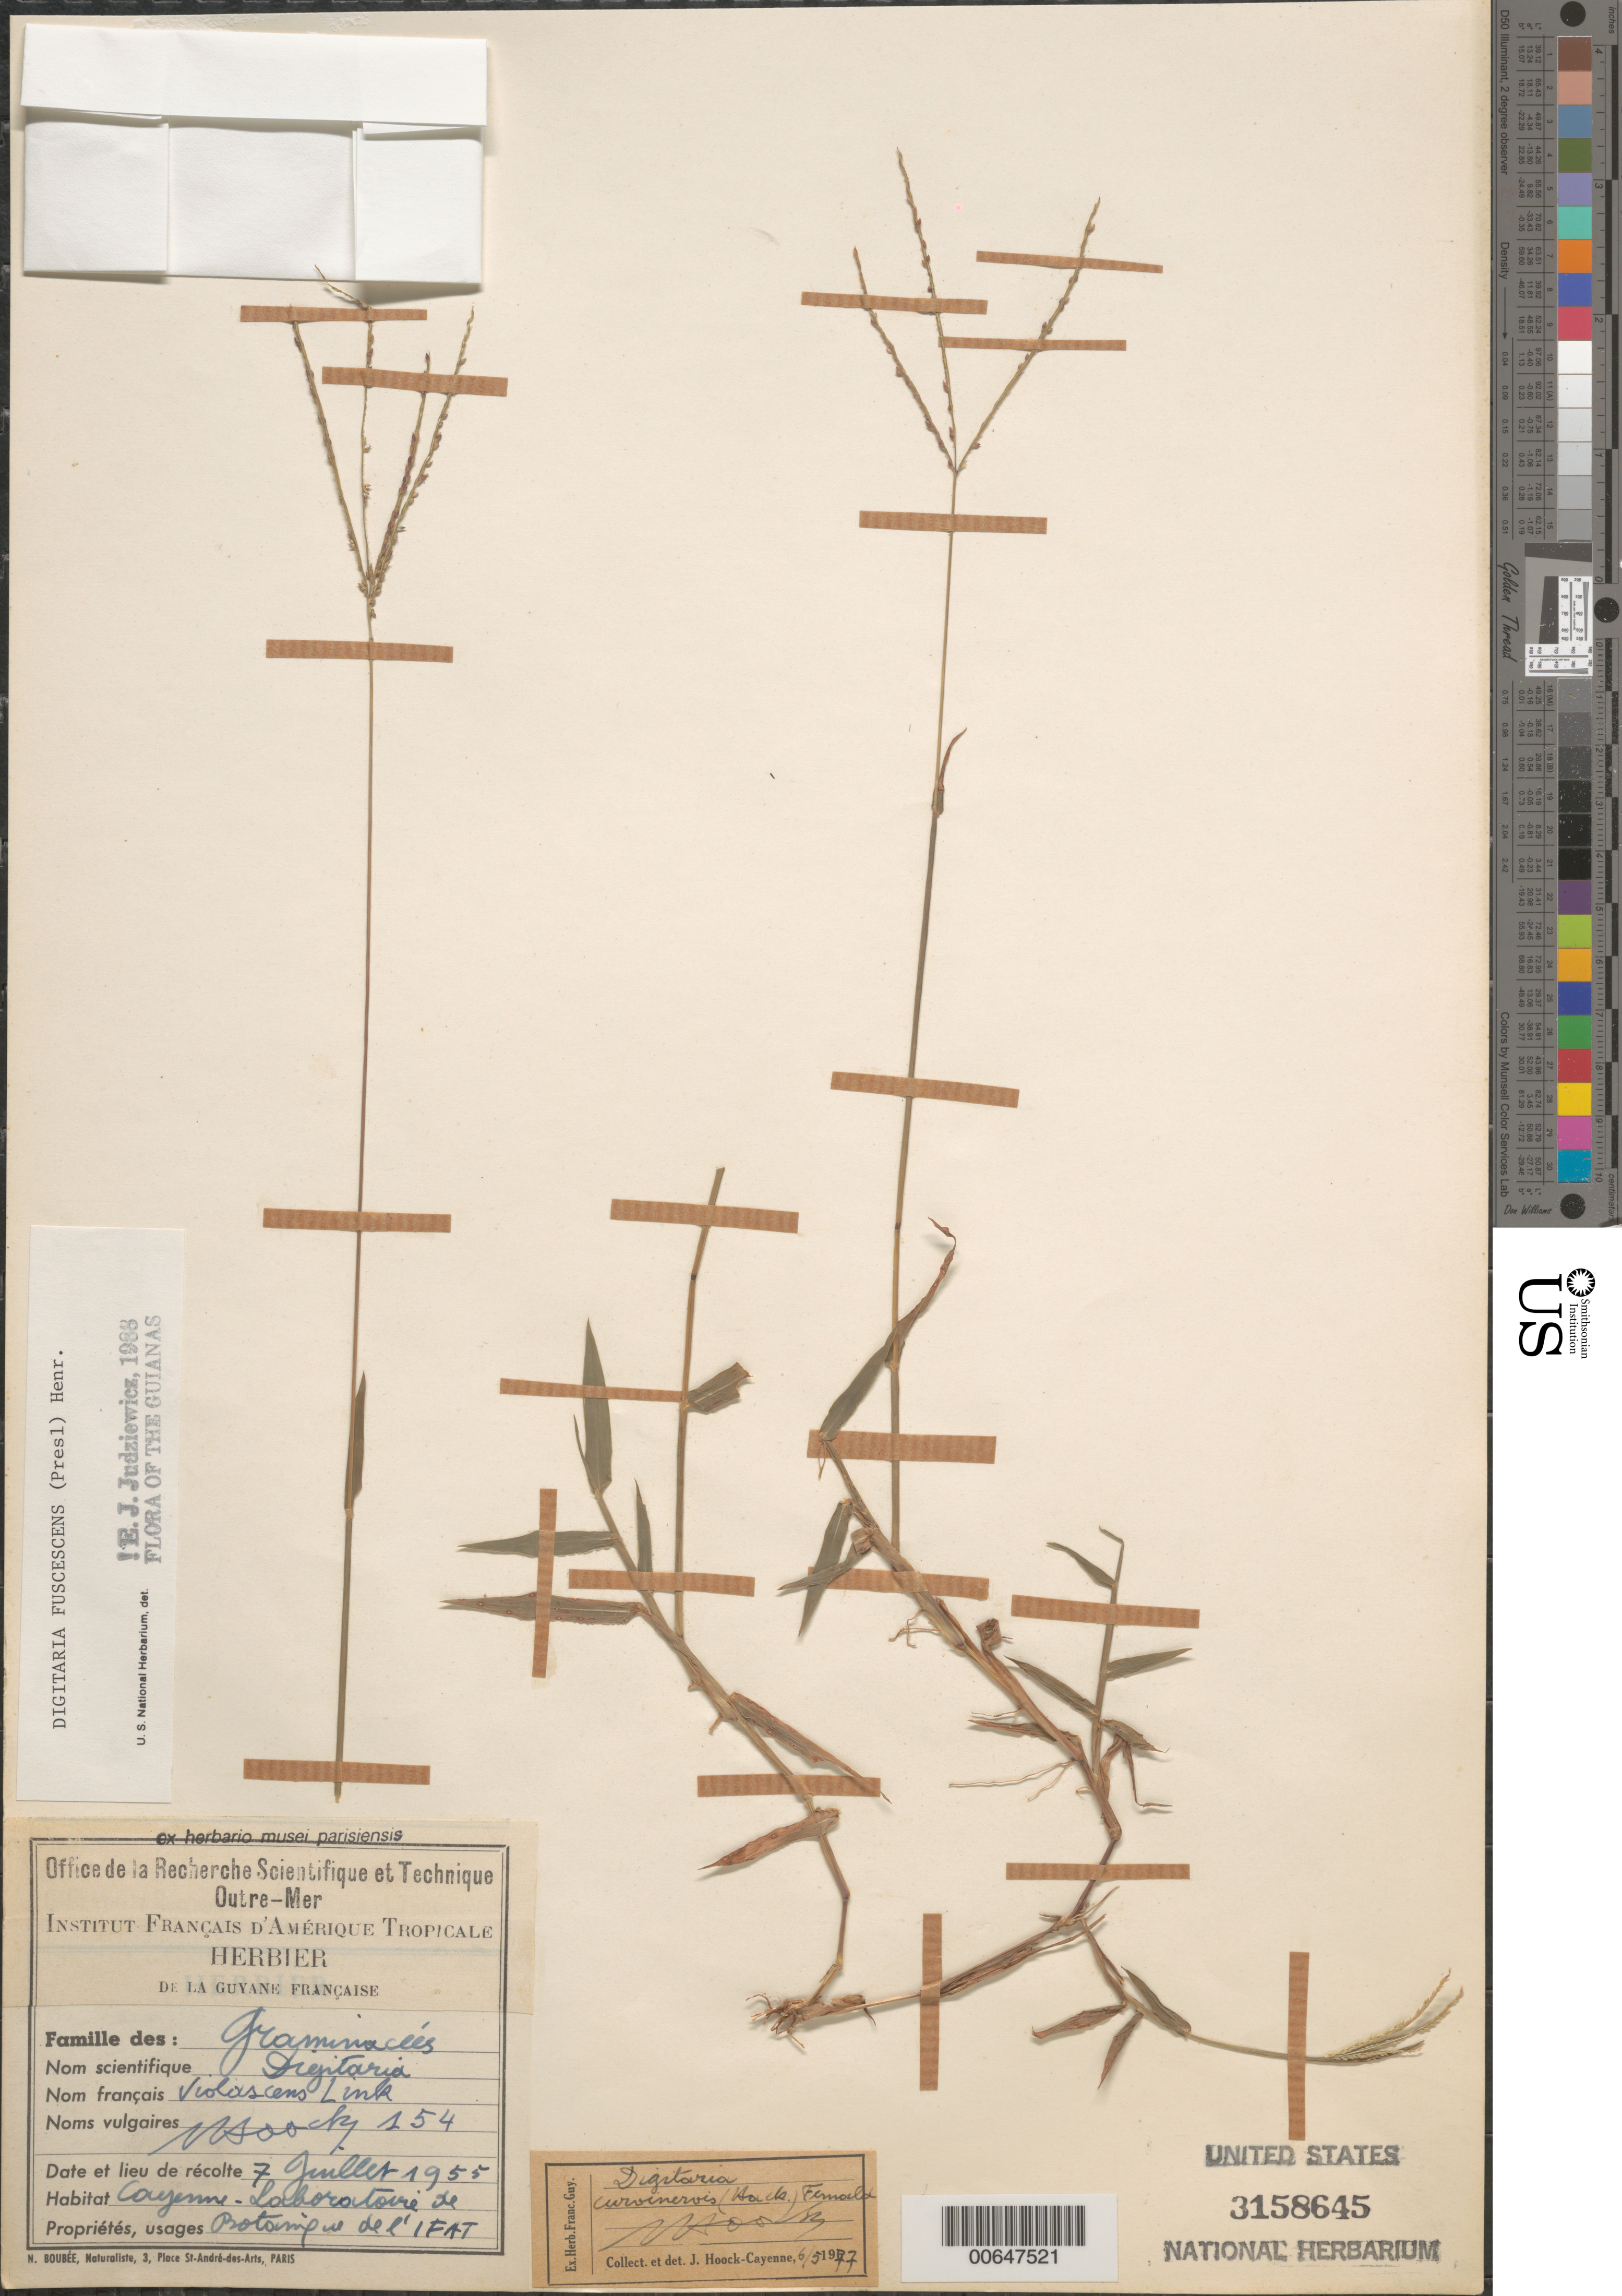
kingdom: Plantae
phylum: Tracheophyta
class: Liliopsida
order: Poales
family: Poaceae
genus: Digitaria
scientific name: Digitaria fuscescens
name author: (J. Presl) Henr.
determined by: Judziewicz, E. J.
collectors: J. Hoock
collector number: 154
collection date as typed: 7-Jul-55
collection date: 1955-07-07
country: French Guiana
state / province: Cayenne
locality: Cayenne, Laboratoire de Botanique de l'IFAT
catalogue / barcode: US 3158645